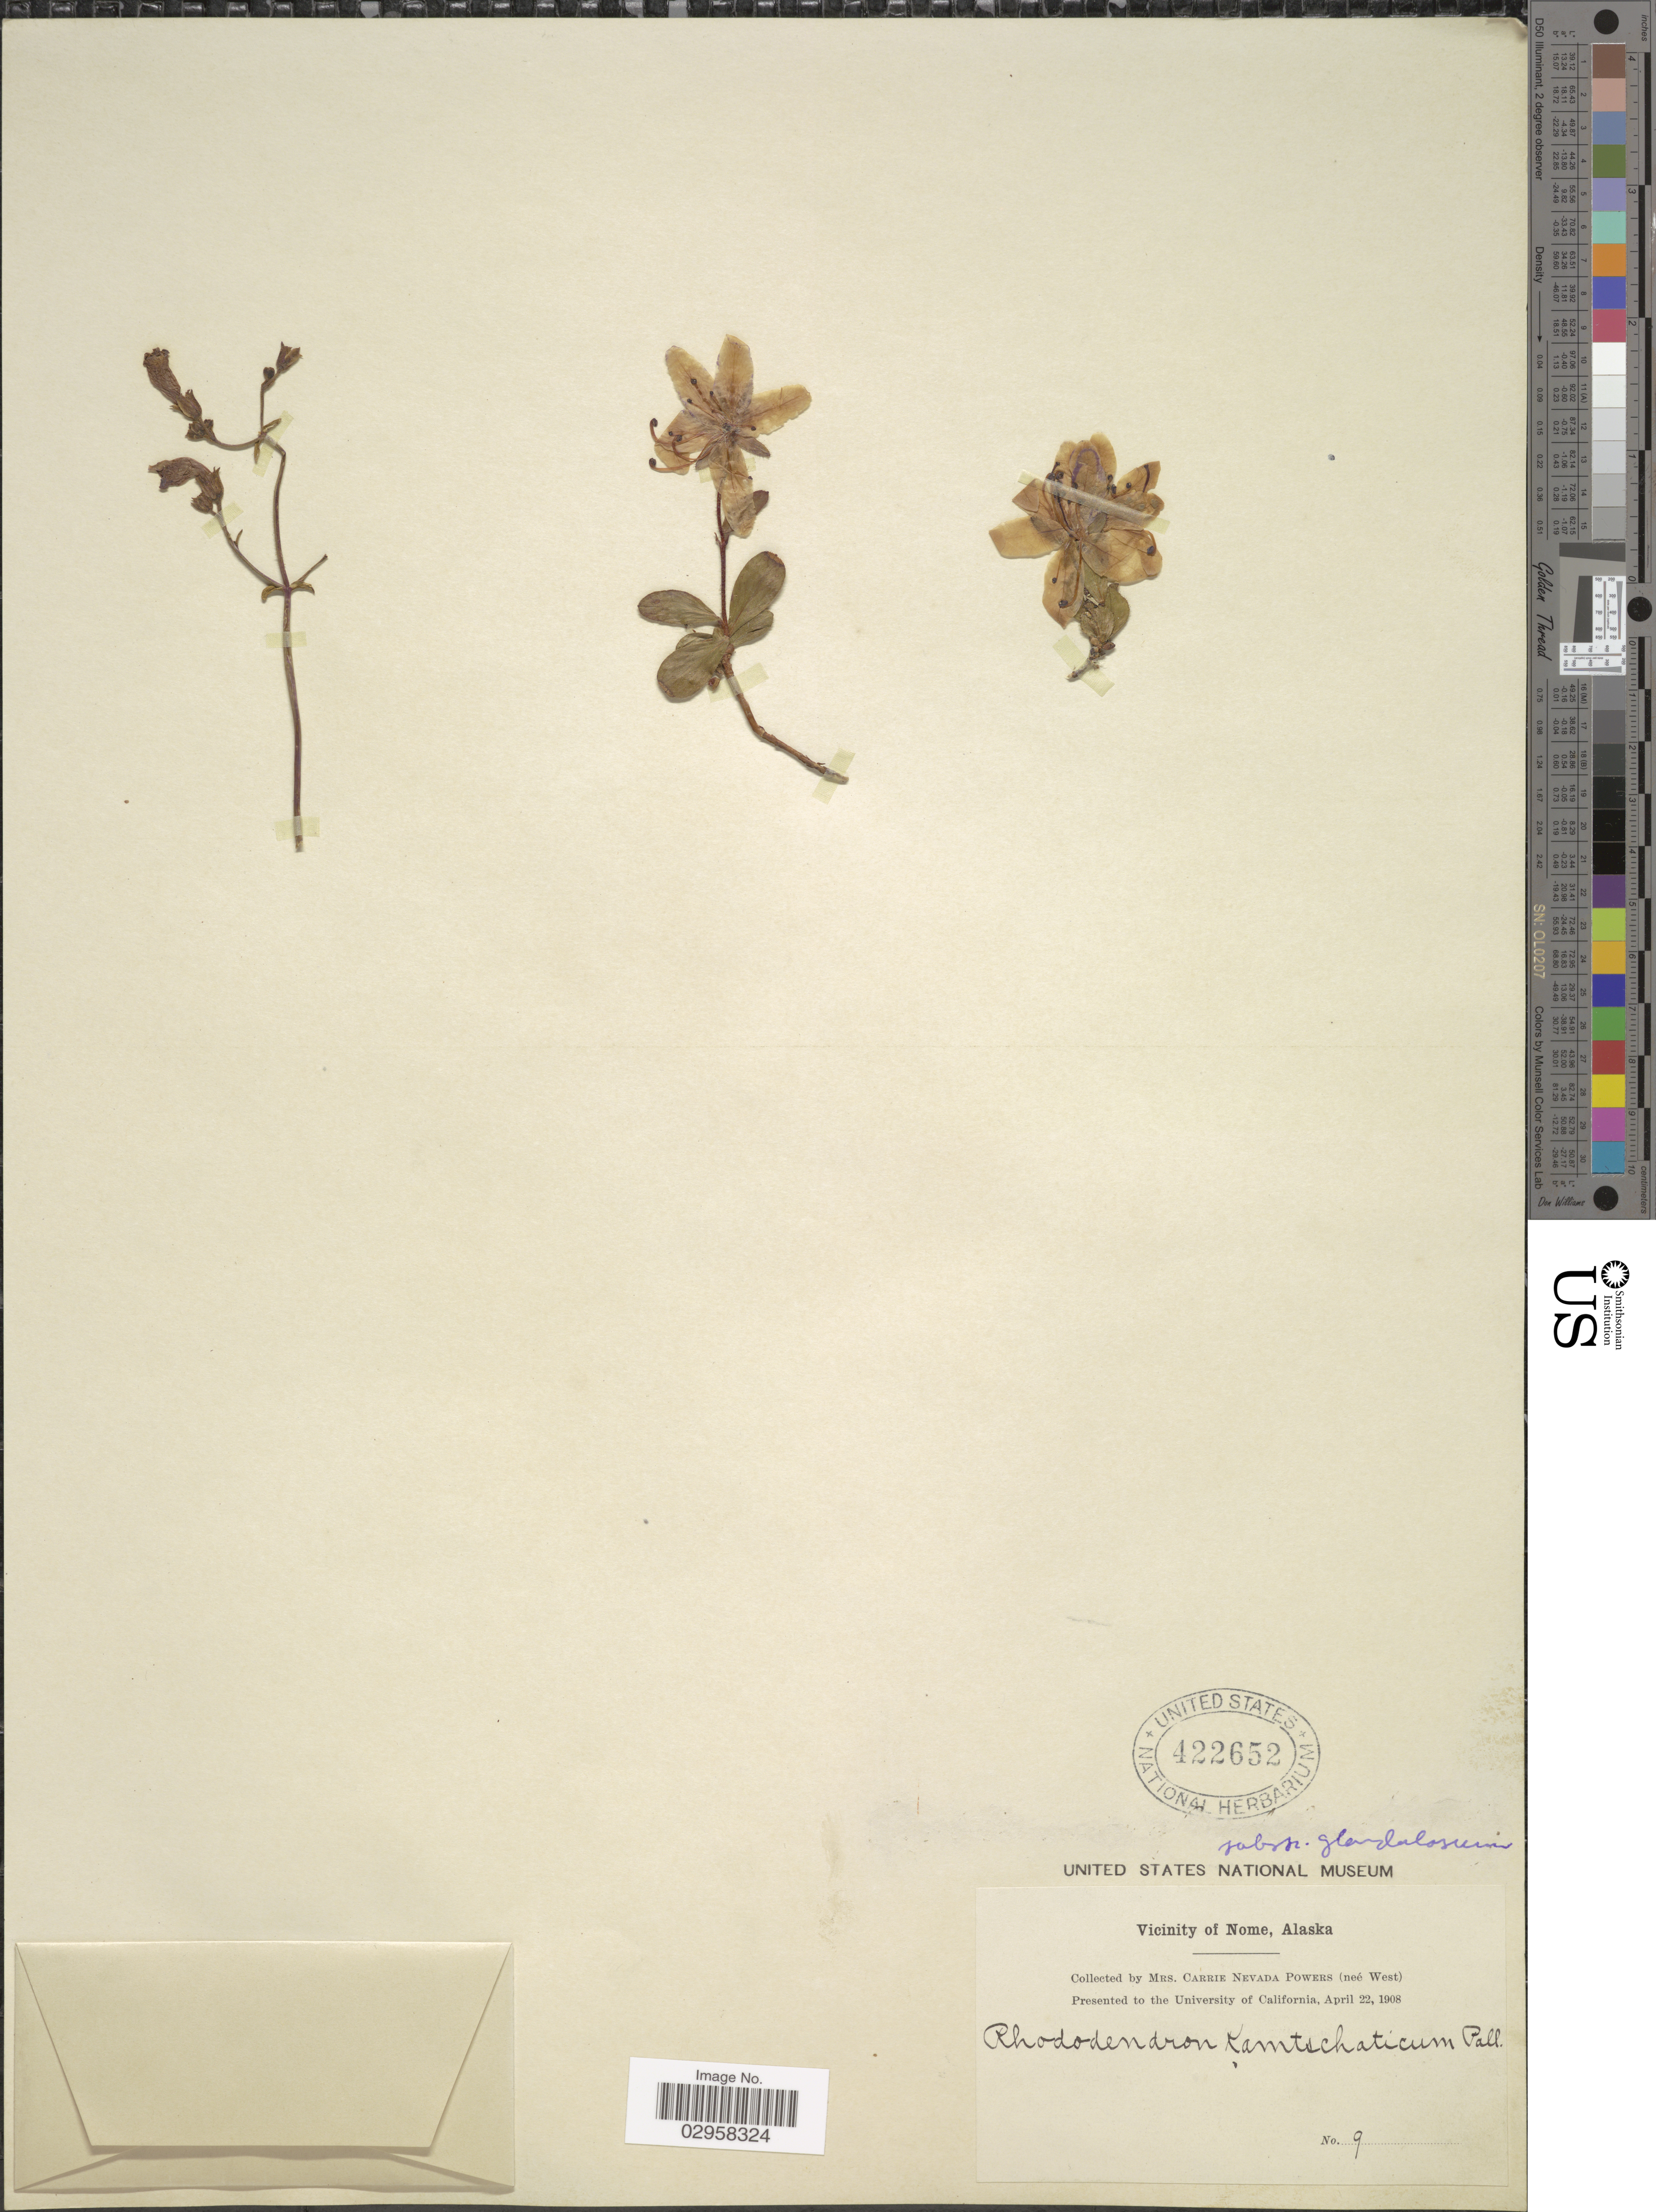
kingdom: Plantae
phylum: Tracheophyta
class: Magnoliopsida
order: Ericales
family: Ericaceae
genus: Rhododendron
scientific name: Rhododendron kamtschaticum subsp. glandulosum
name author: (Standl. ex Small) Hultén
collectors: C. Powers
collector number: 9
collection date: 1908-04-22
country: United States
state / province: Alaska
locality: Vicinity of Nome, Alaska.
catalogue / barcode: US 422652